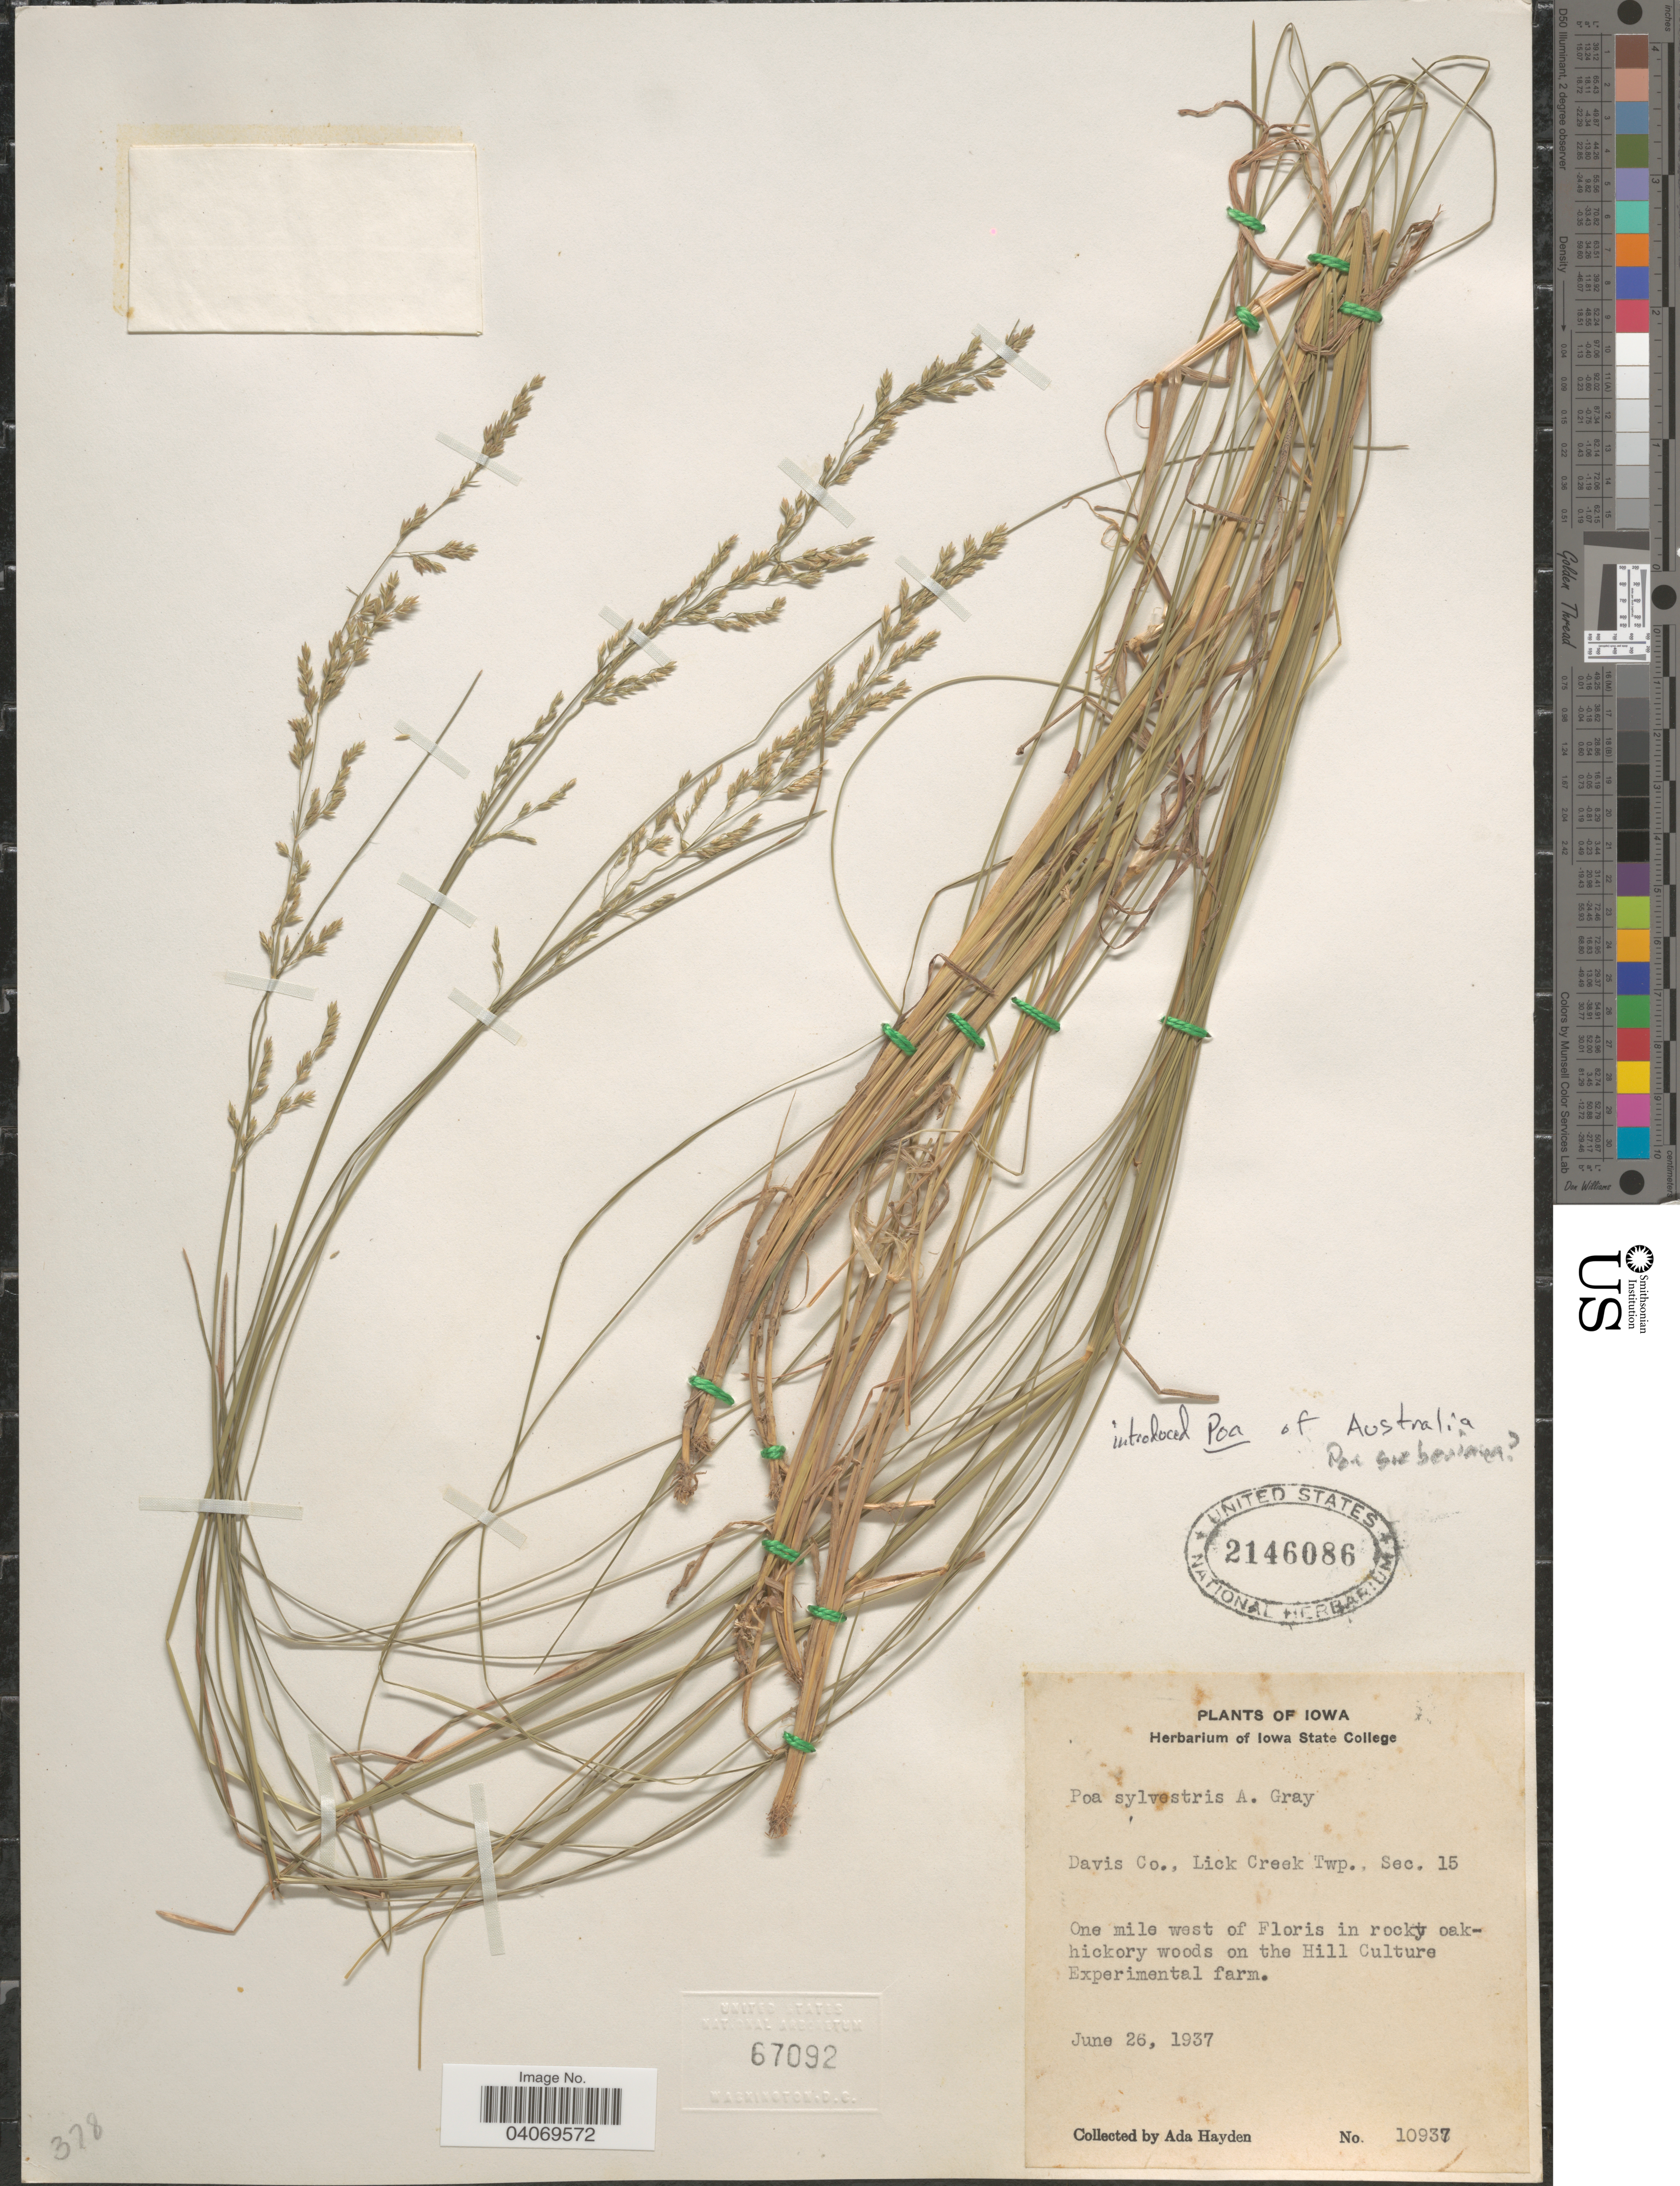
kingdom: Plantae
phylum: Tracheophyta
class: Liliopsida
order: Poales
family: Poaceae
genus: Poa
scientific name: Poa sp.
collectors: Ada Hayden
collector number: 10937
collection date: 1937-06-26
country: United States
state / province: Iowa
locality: Davis Co., Lick Creek Twp., Sec. 15. One mile west of Floris in rocky oak-hickory woods on the Hill Culture Experimental farm.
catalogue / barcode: US 2146086